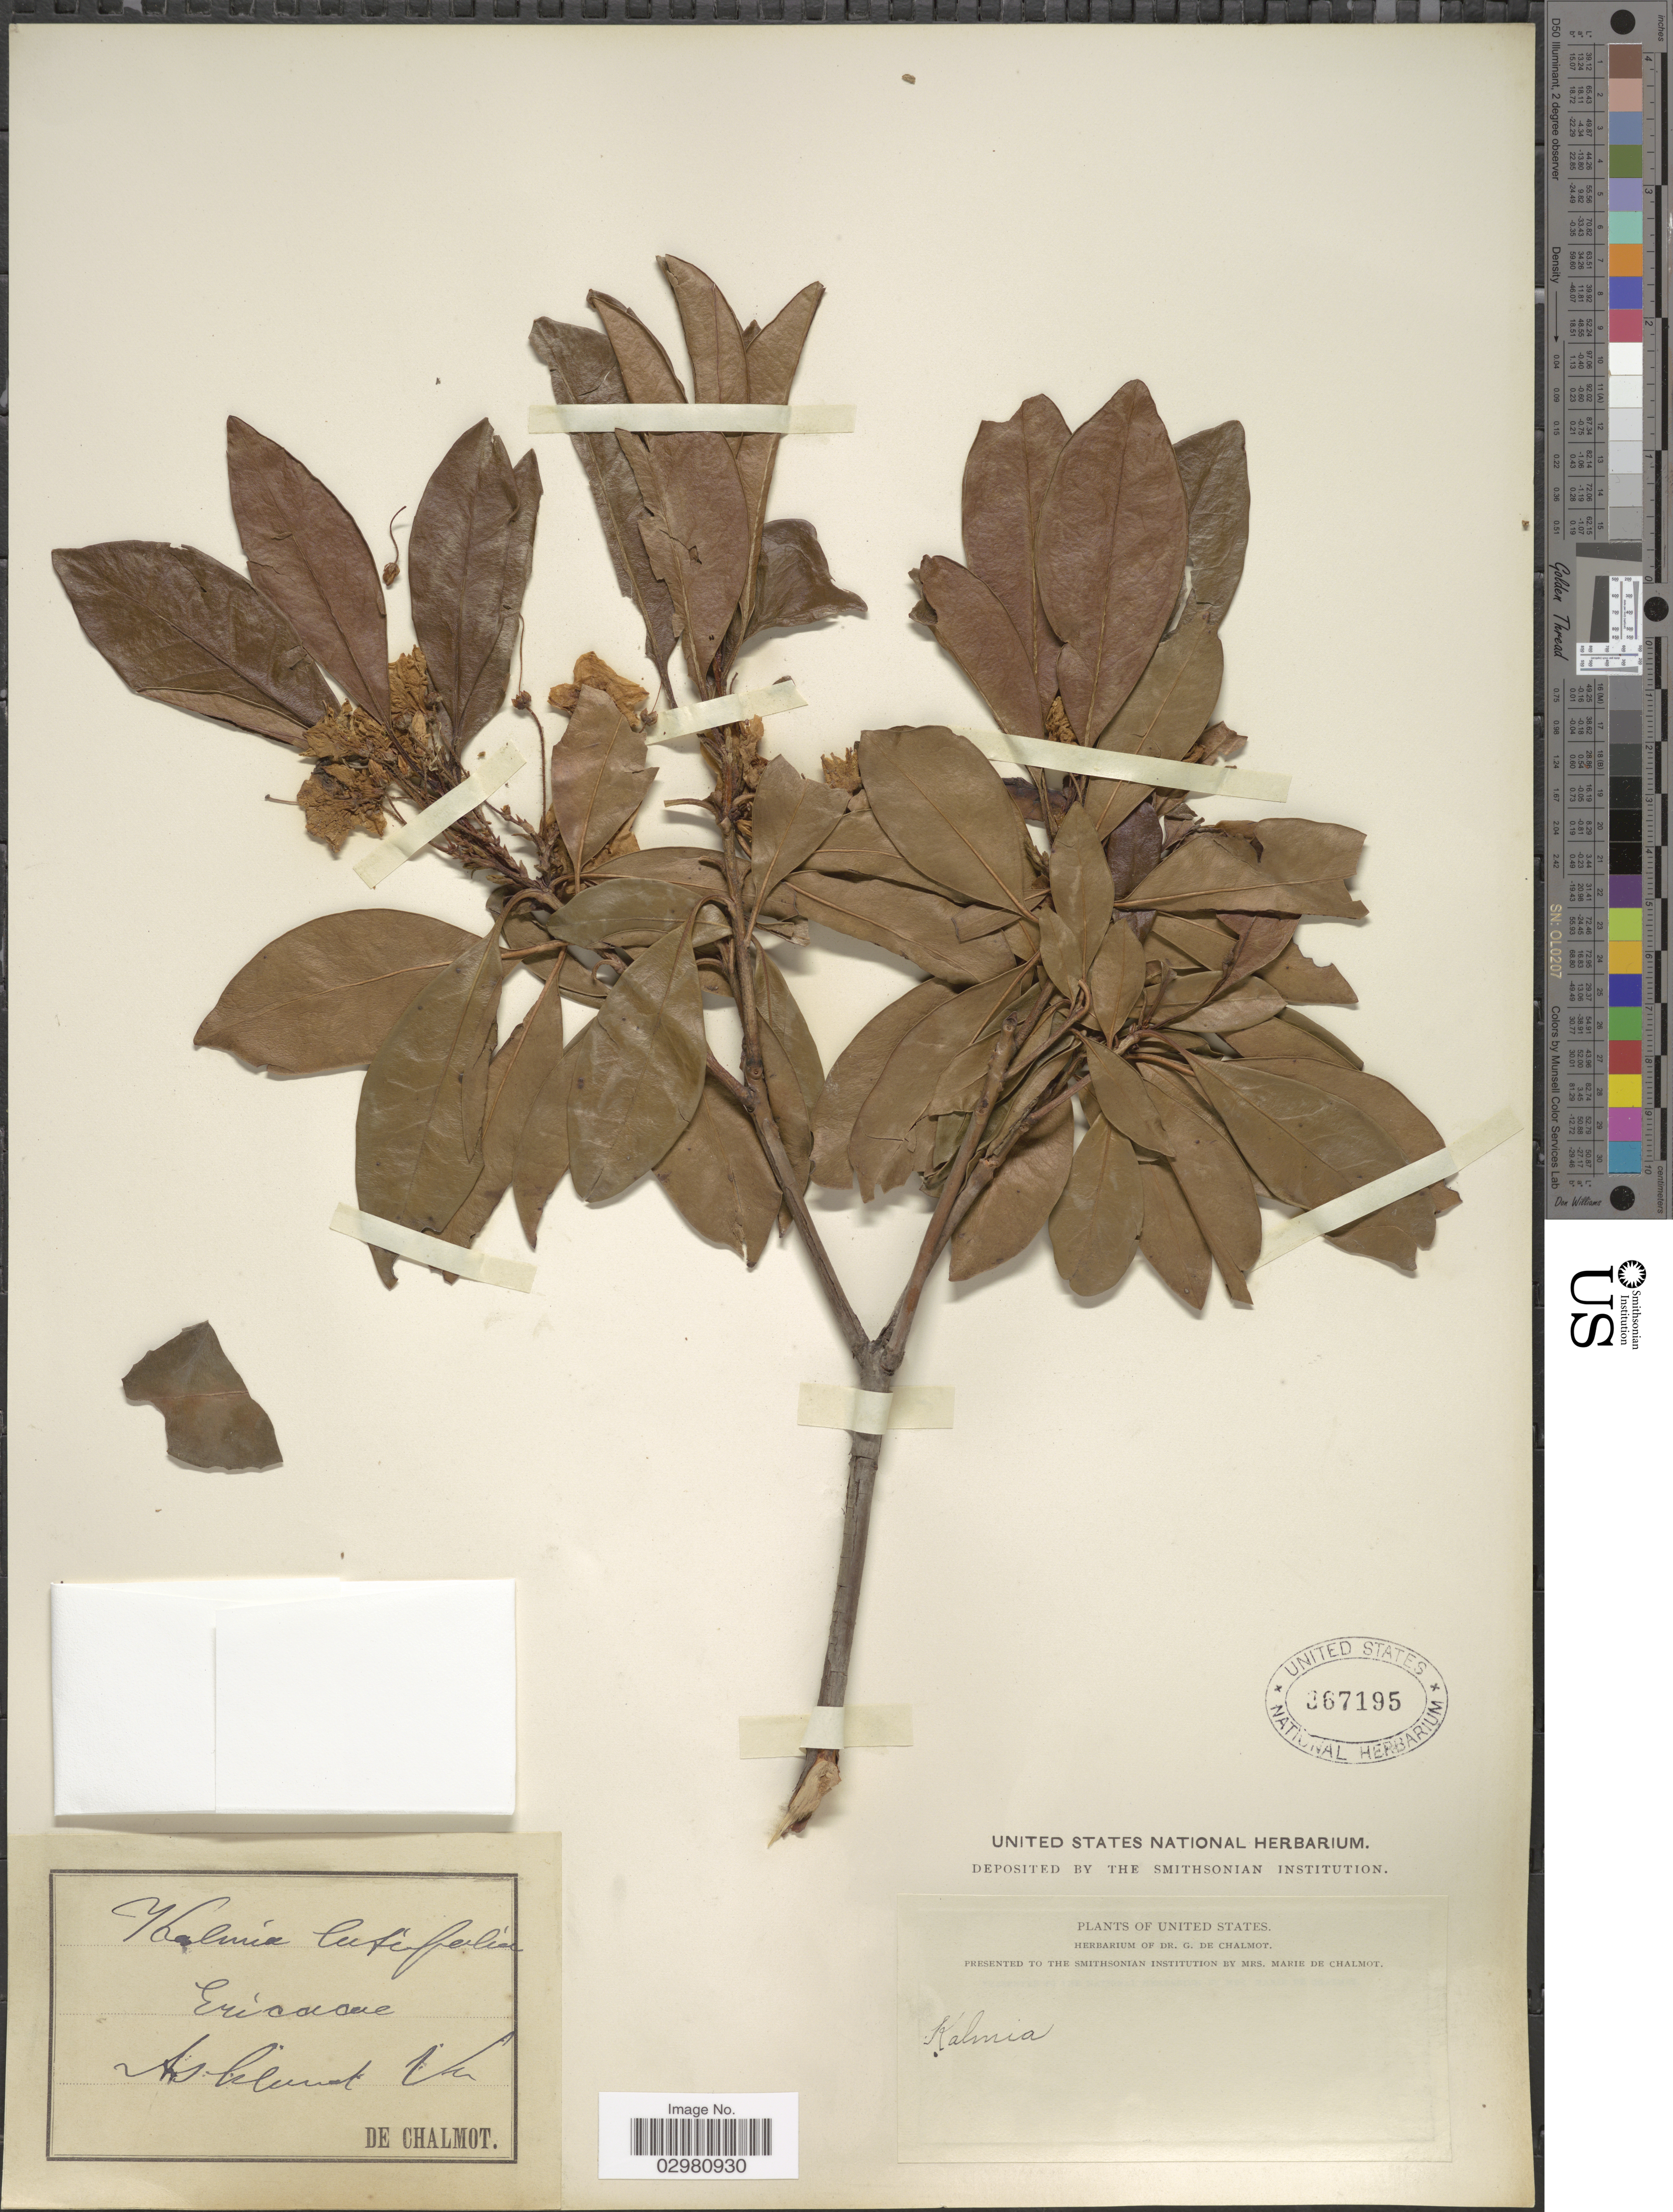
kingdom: Plantae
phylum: Tracheophyta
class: Magnoliopsida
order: Ericales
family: Ericaceae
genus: Kalmia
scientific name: Kalmia latifolia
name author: L.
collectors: G. de Chalmot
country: United States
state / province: Virginia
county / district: Hanover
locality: Ashland Va.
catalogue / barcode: US 367195